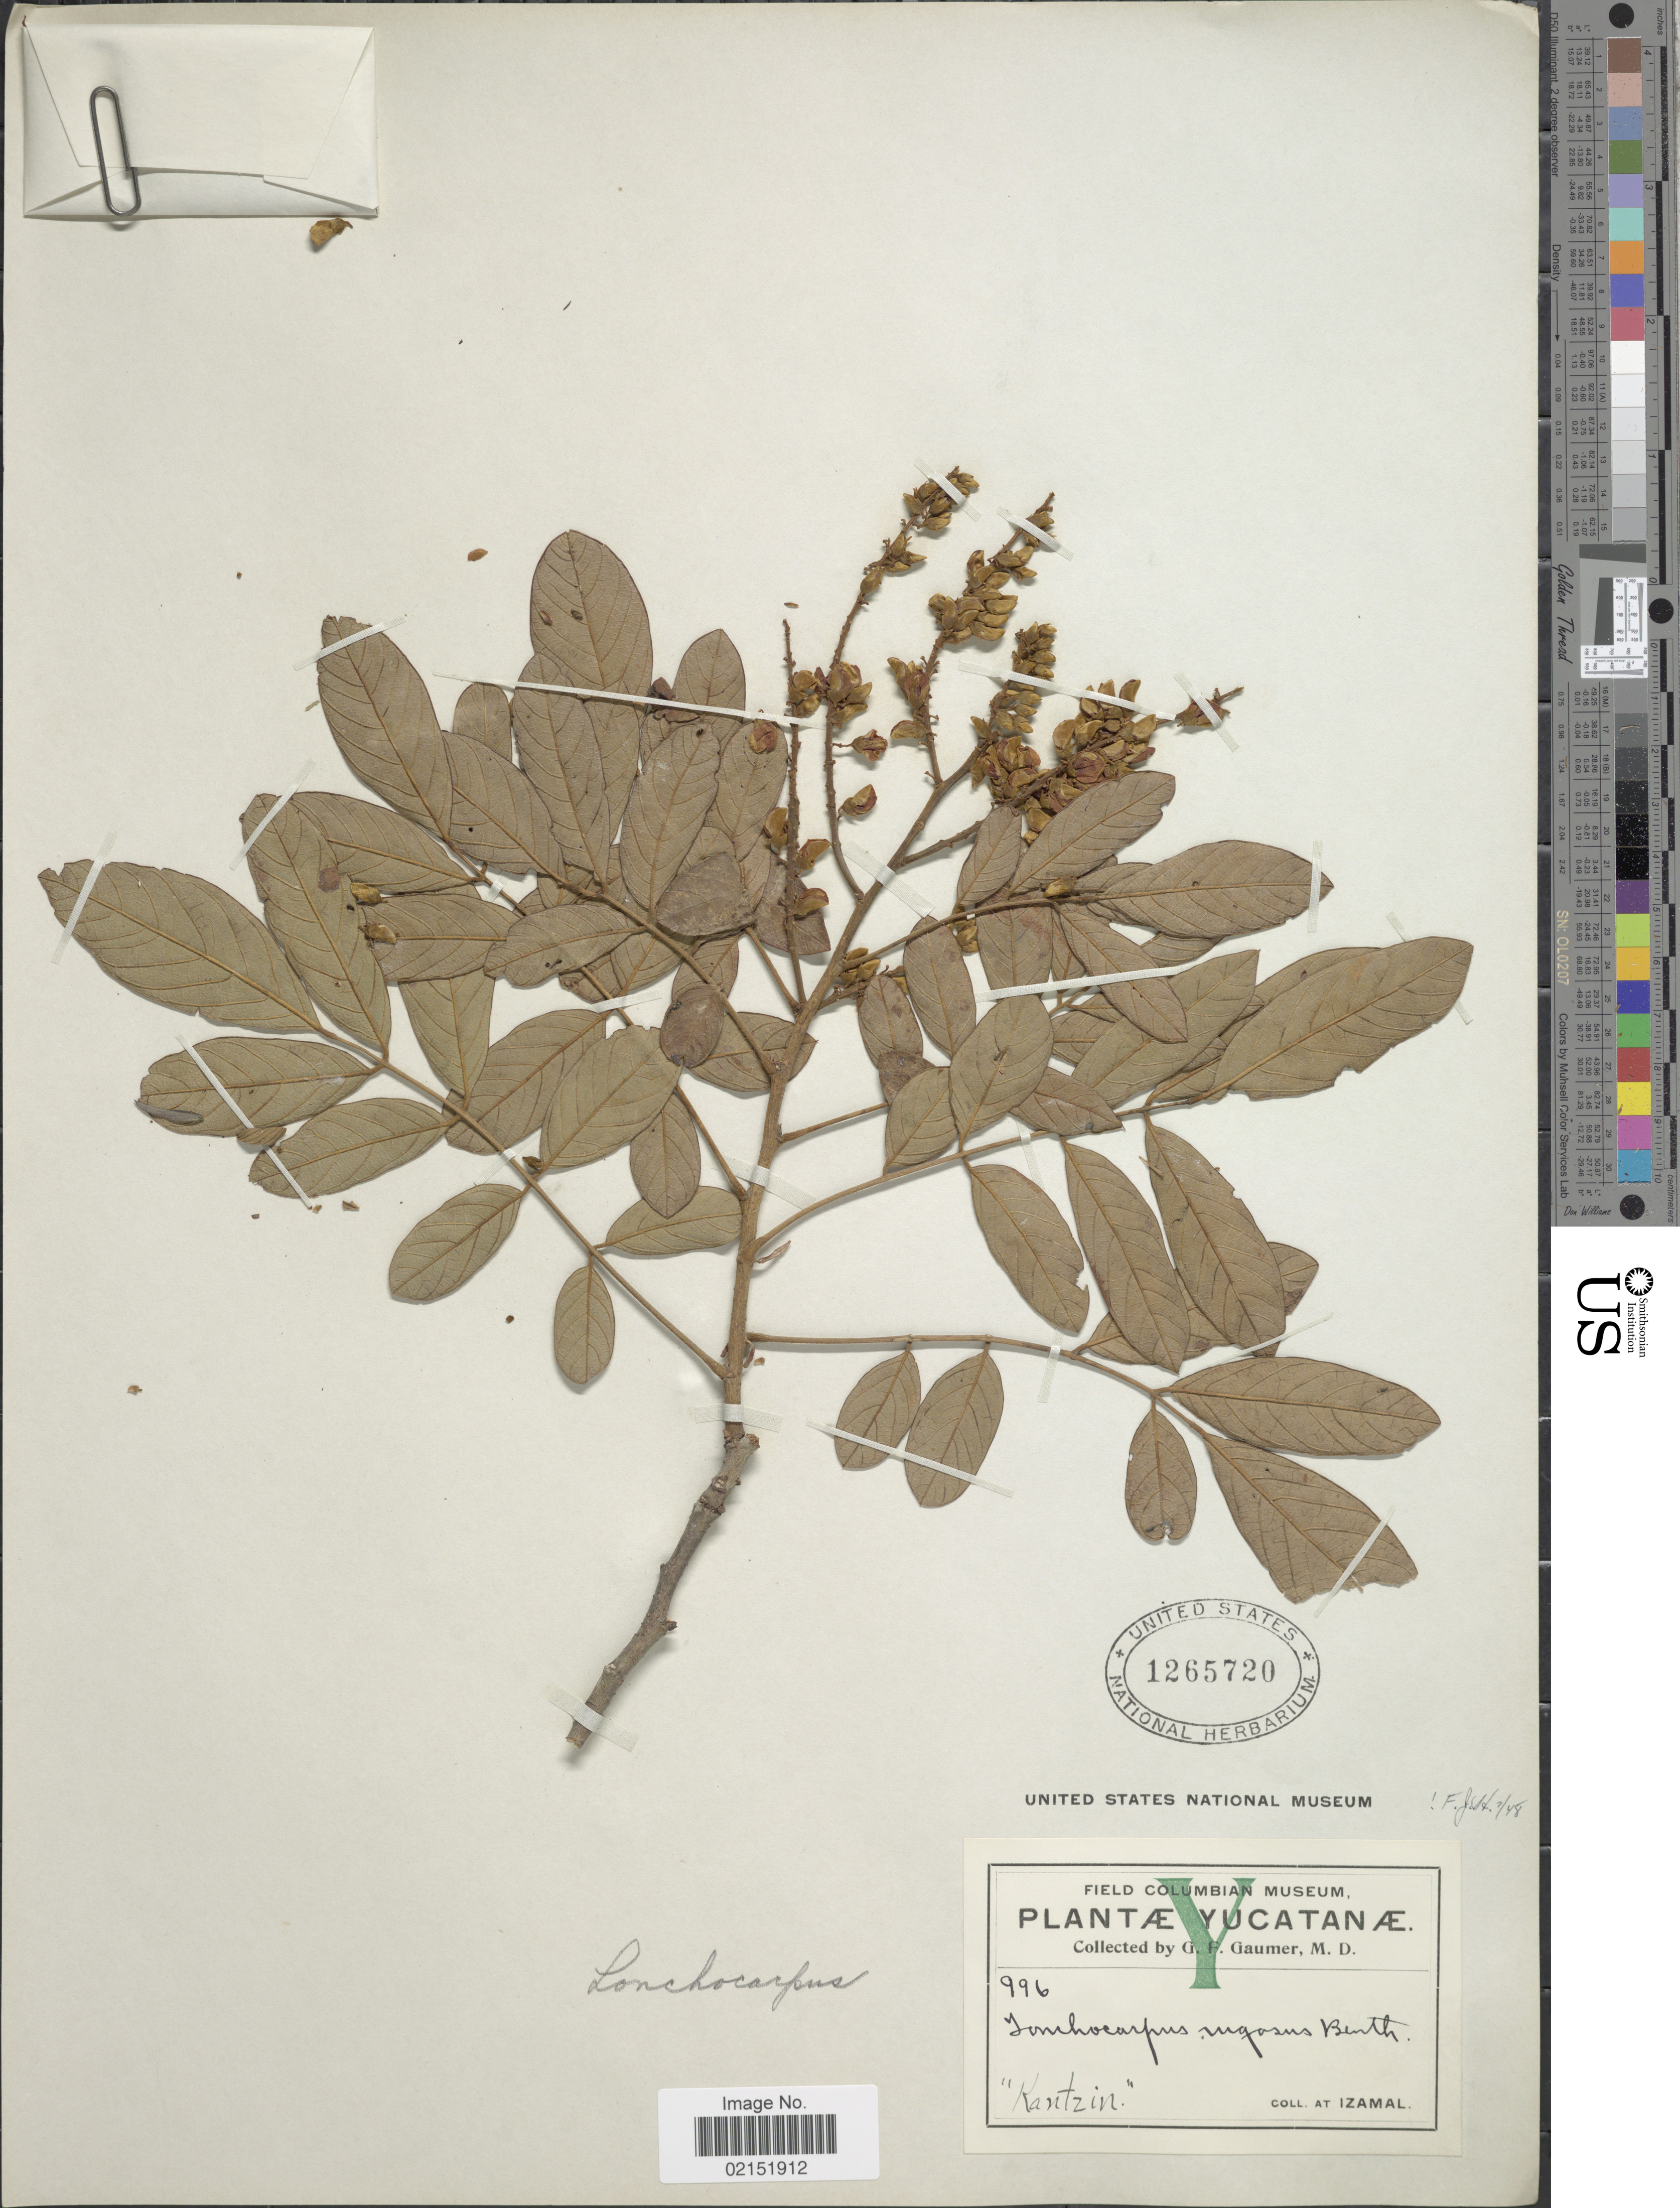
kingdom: Plantae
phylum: Tracheophyta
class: Magnoliopsida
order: Fabales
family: Fabaceae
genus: Lonchocarpus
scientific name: Lonchocarpus rugosus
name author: Benth.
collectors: G. F. Gaumer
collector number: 996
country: Mexico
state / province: Yucatán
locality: Izamal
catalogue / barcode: US 1265720